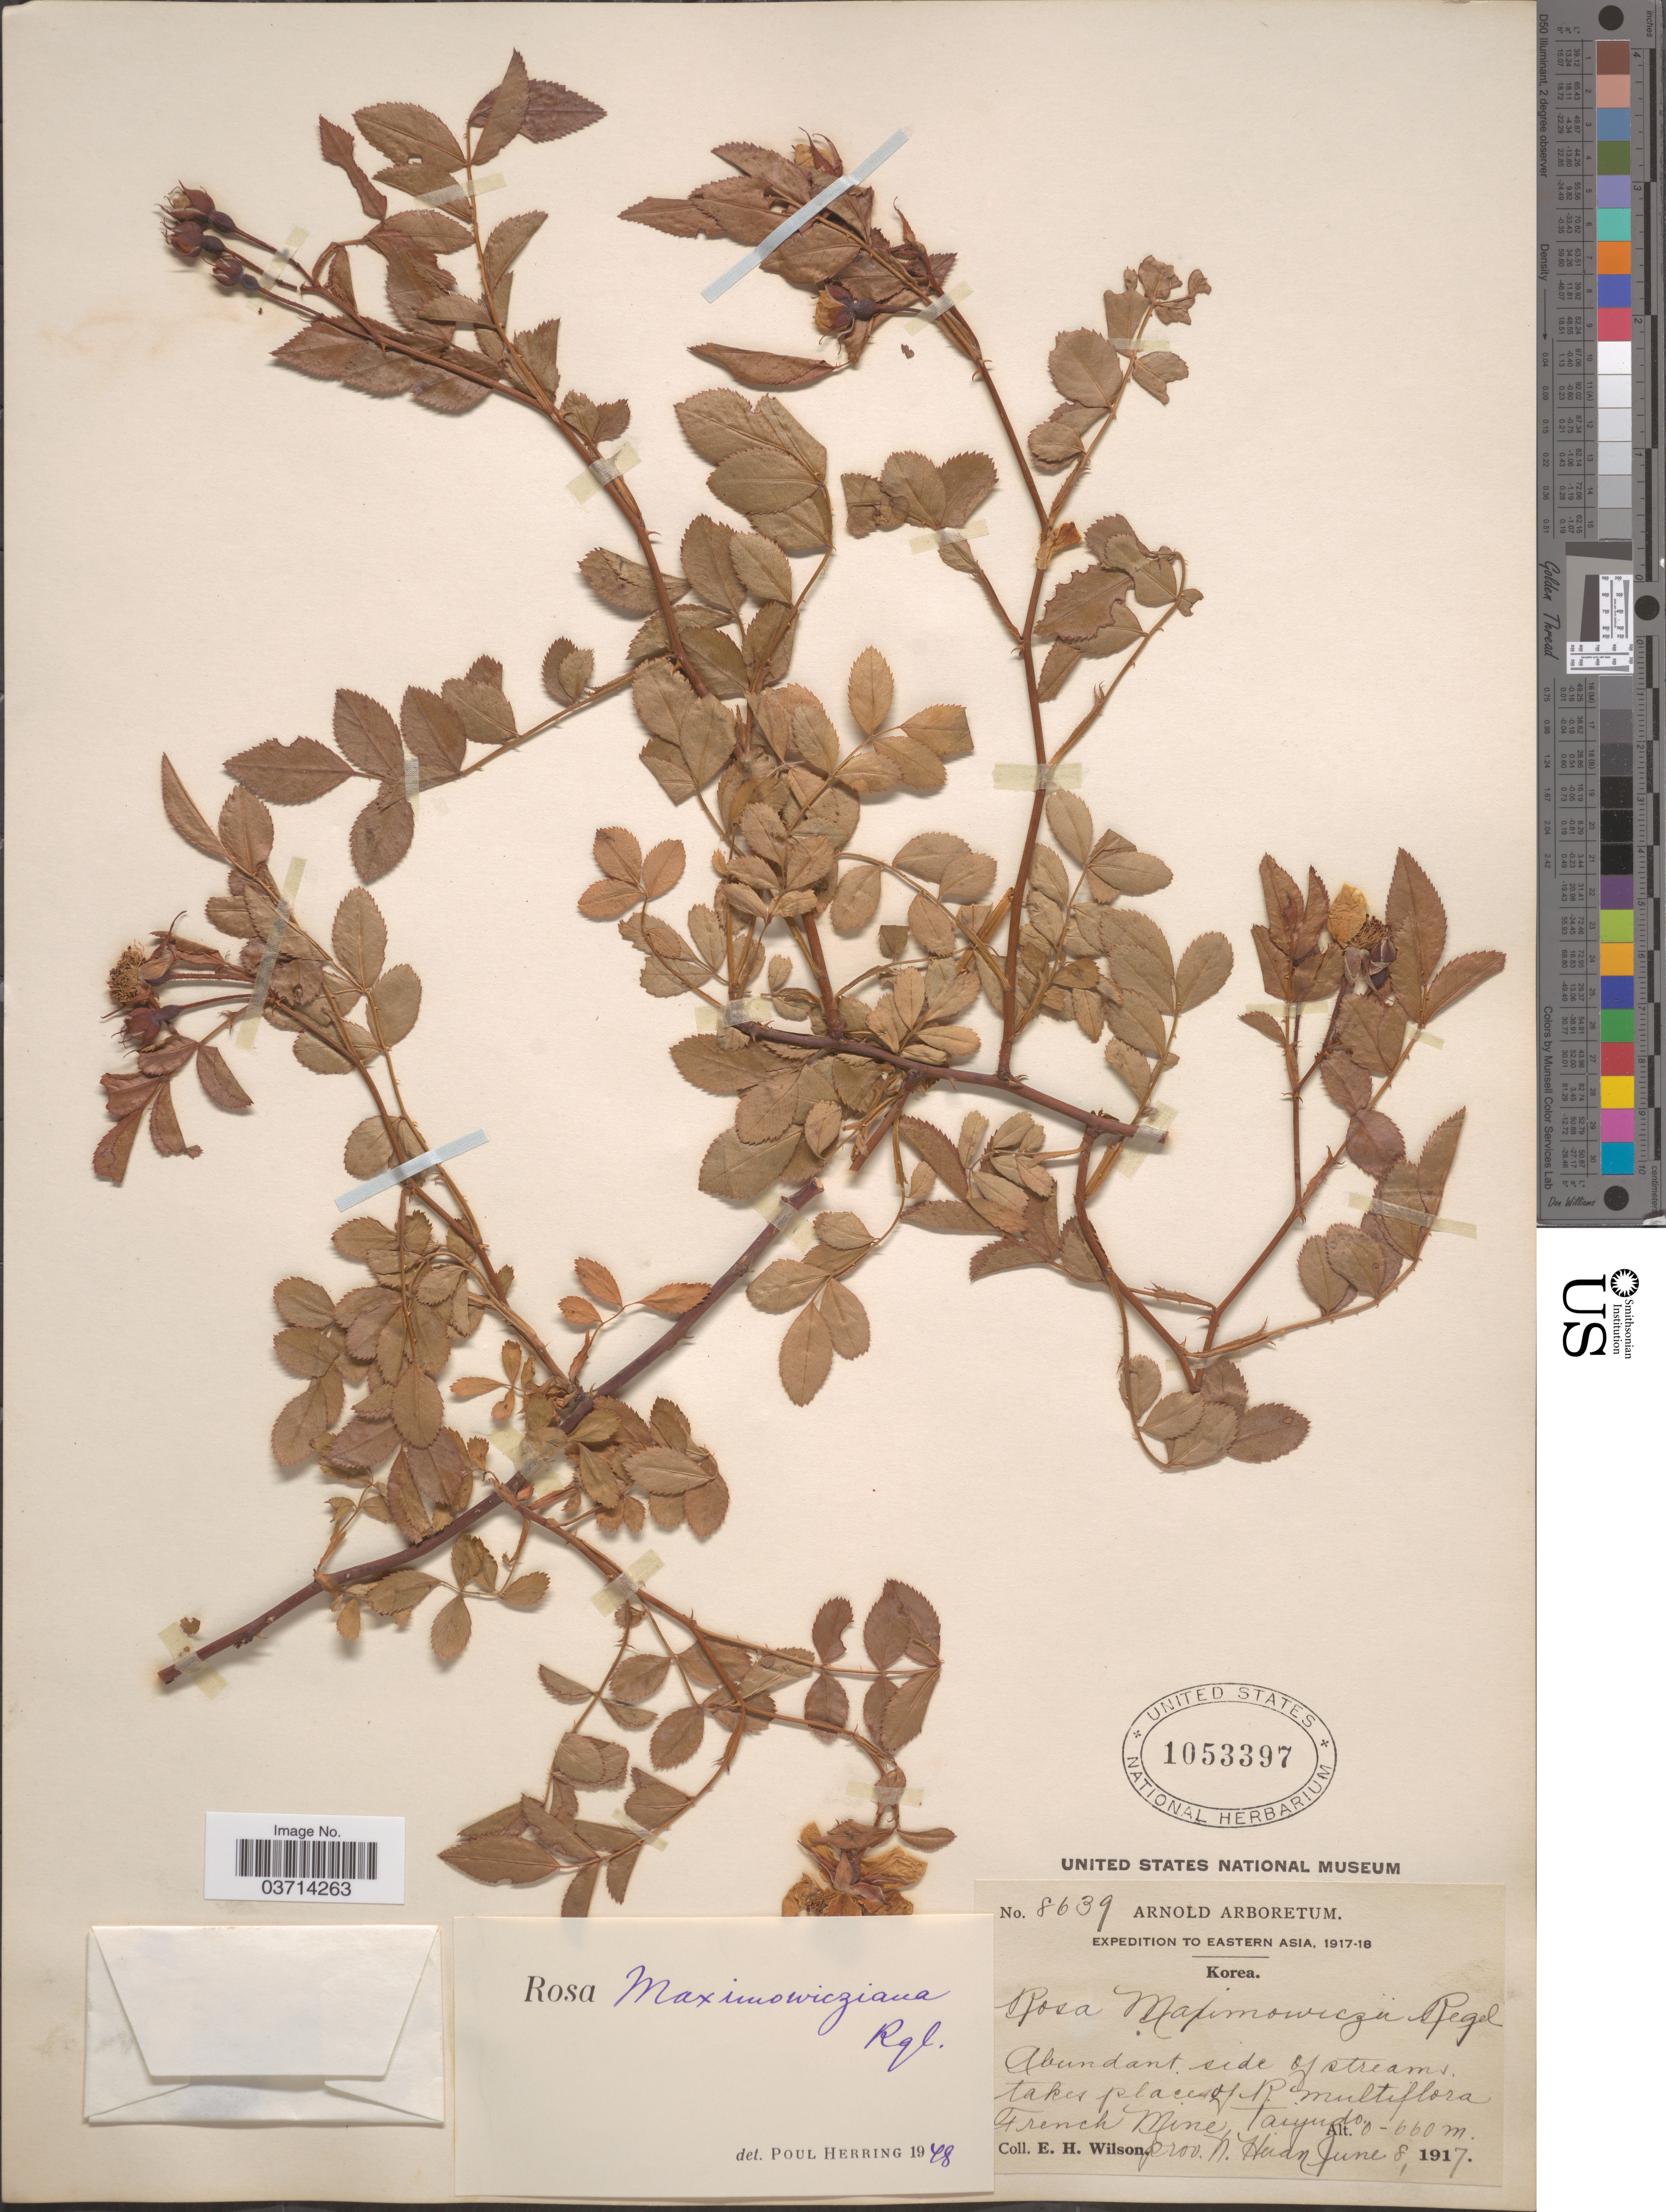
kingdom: Plantae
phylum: Tracheophyta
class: Magnoliopsida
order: Rosales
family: Rosaceae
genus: Rosa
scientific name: Rosa maximowicziana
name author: Regel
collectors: E. Wilson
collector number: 8639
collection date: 1917-06-08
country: North Korea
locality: Eastern Asia. French Mine, Taiyudo. Prov. N. Huan.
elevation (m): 0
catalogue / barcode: US 1053397